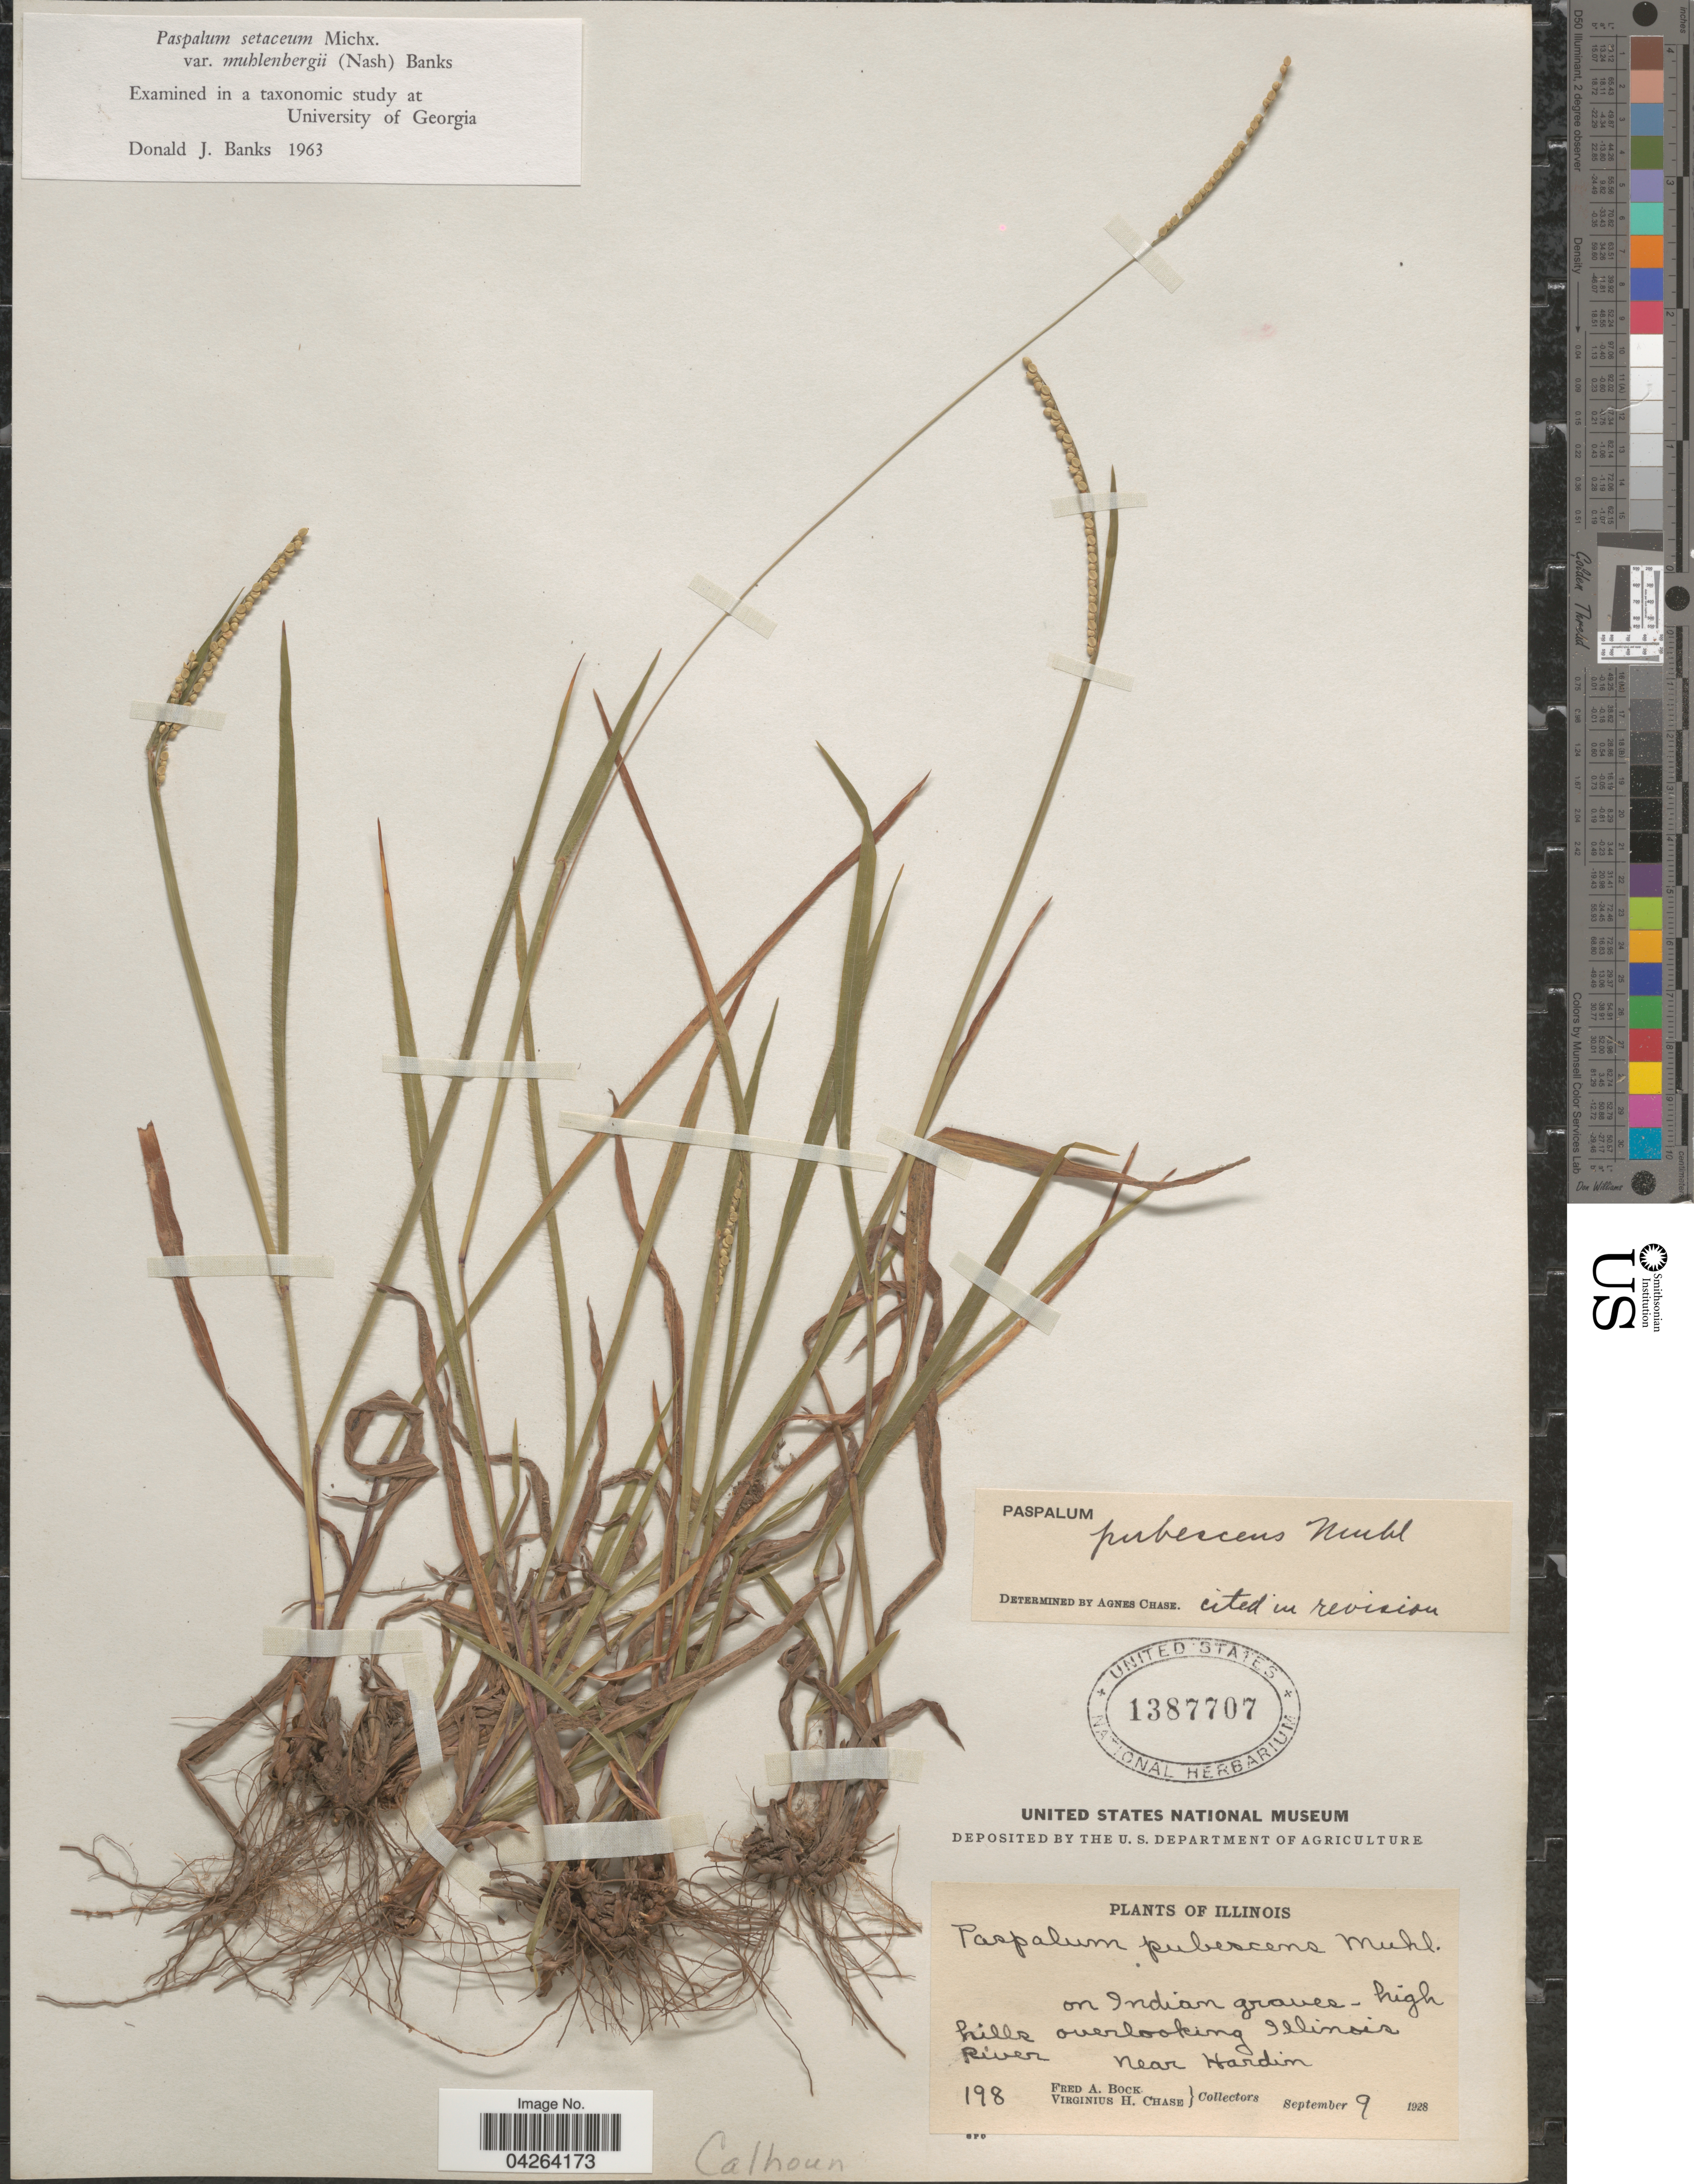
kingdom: Plantae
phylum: Tracheophyta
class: Liliopsida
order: Poales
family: Poaceae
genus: Paspalum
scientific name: Paspalum setaceum var. muhlenbergii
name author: (Nash) D.J. Banks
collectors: F. Bock & V. H. Chase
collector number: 198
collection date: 1928-09-09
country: United States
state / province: Illinois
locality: On Indian graves-high hills overlooking Illinois River. Near Hardin. Calhoun.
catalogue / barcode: US 1387707